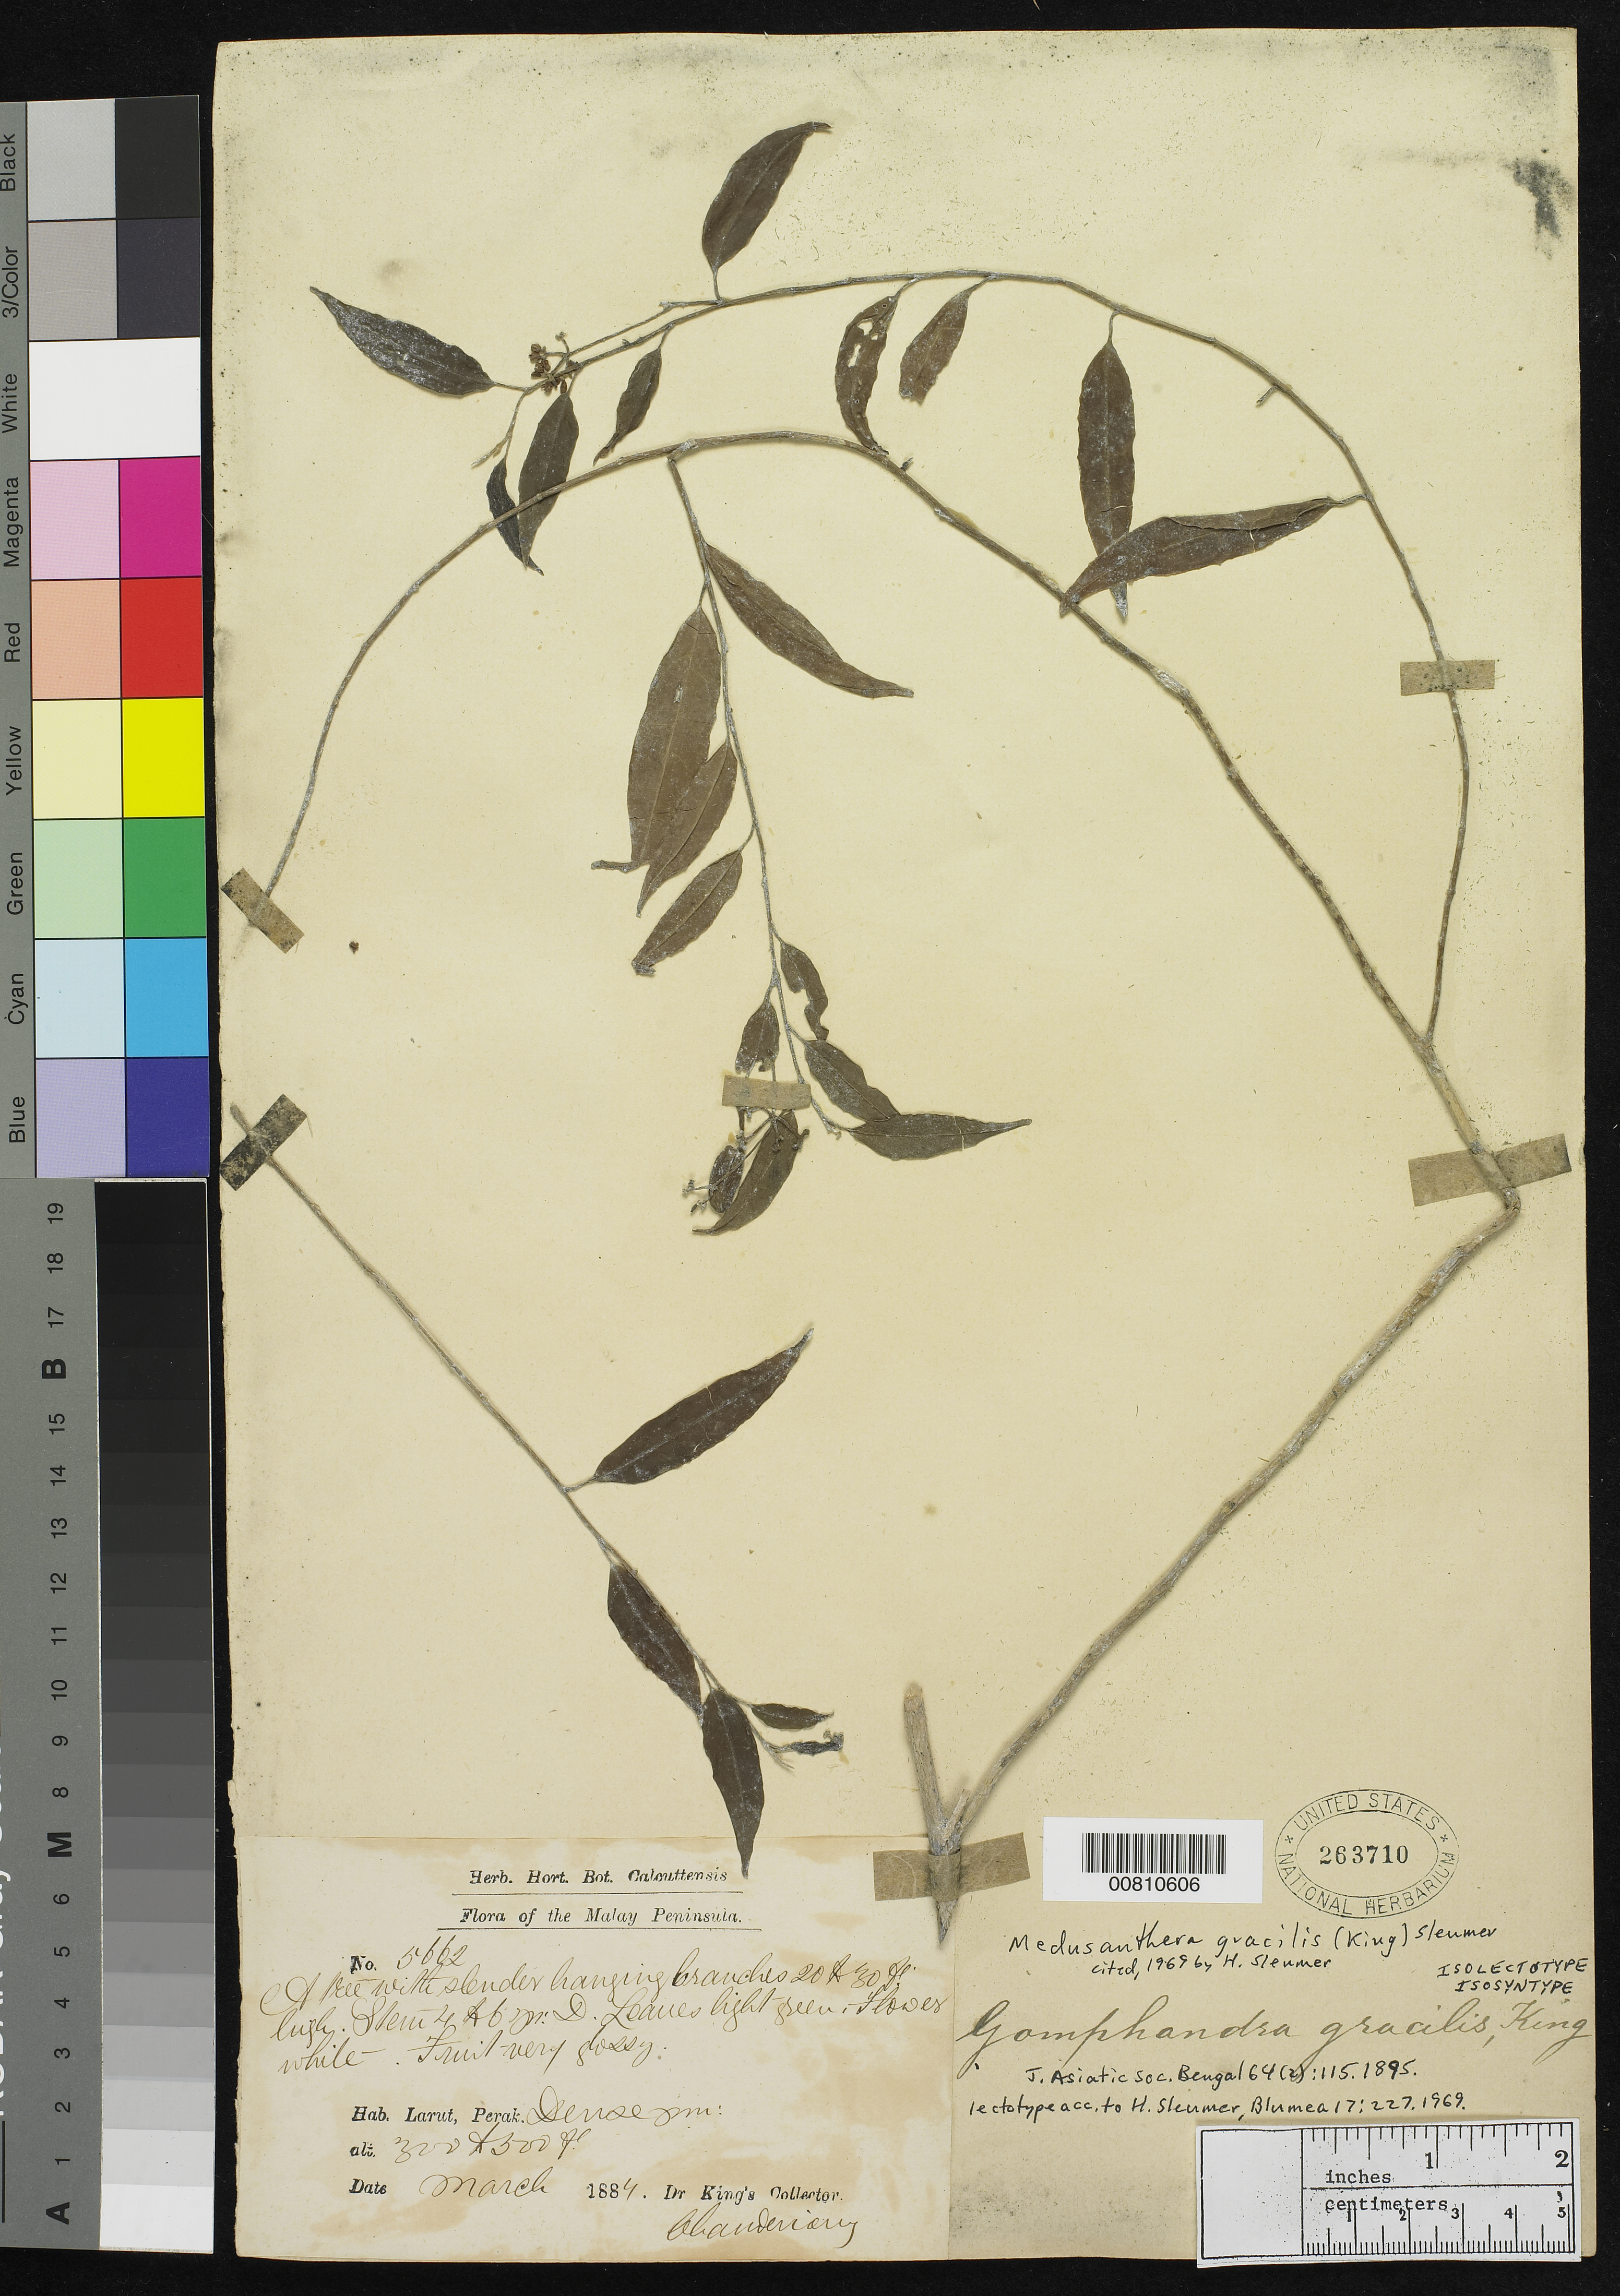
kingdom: Plantae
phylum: Tracheophyta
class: Magnoliopsida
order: Cardiopteridales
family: Stemonuraceae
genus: Gomphandra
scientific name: Gomphandra gracilis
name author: King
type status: Isolectotype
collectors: Dr. King's collector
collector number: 5662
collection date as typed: Mar 1884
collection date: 1884-03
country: Malaysia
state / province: Perak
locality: Larut, Perak. Changderiang.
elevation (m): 91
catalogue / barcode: US 263710